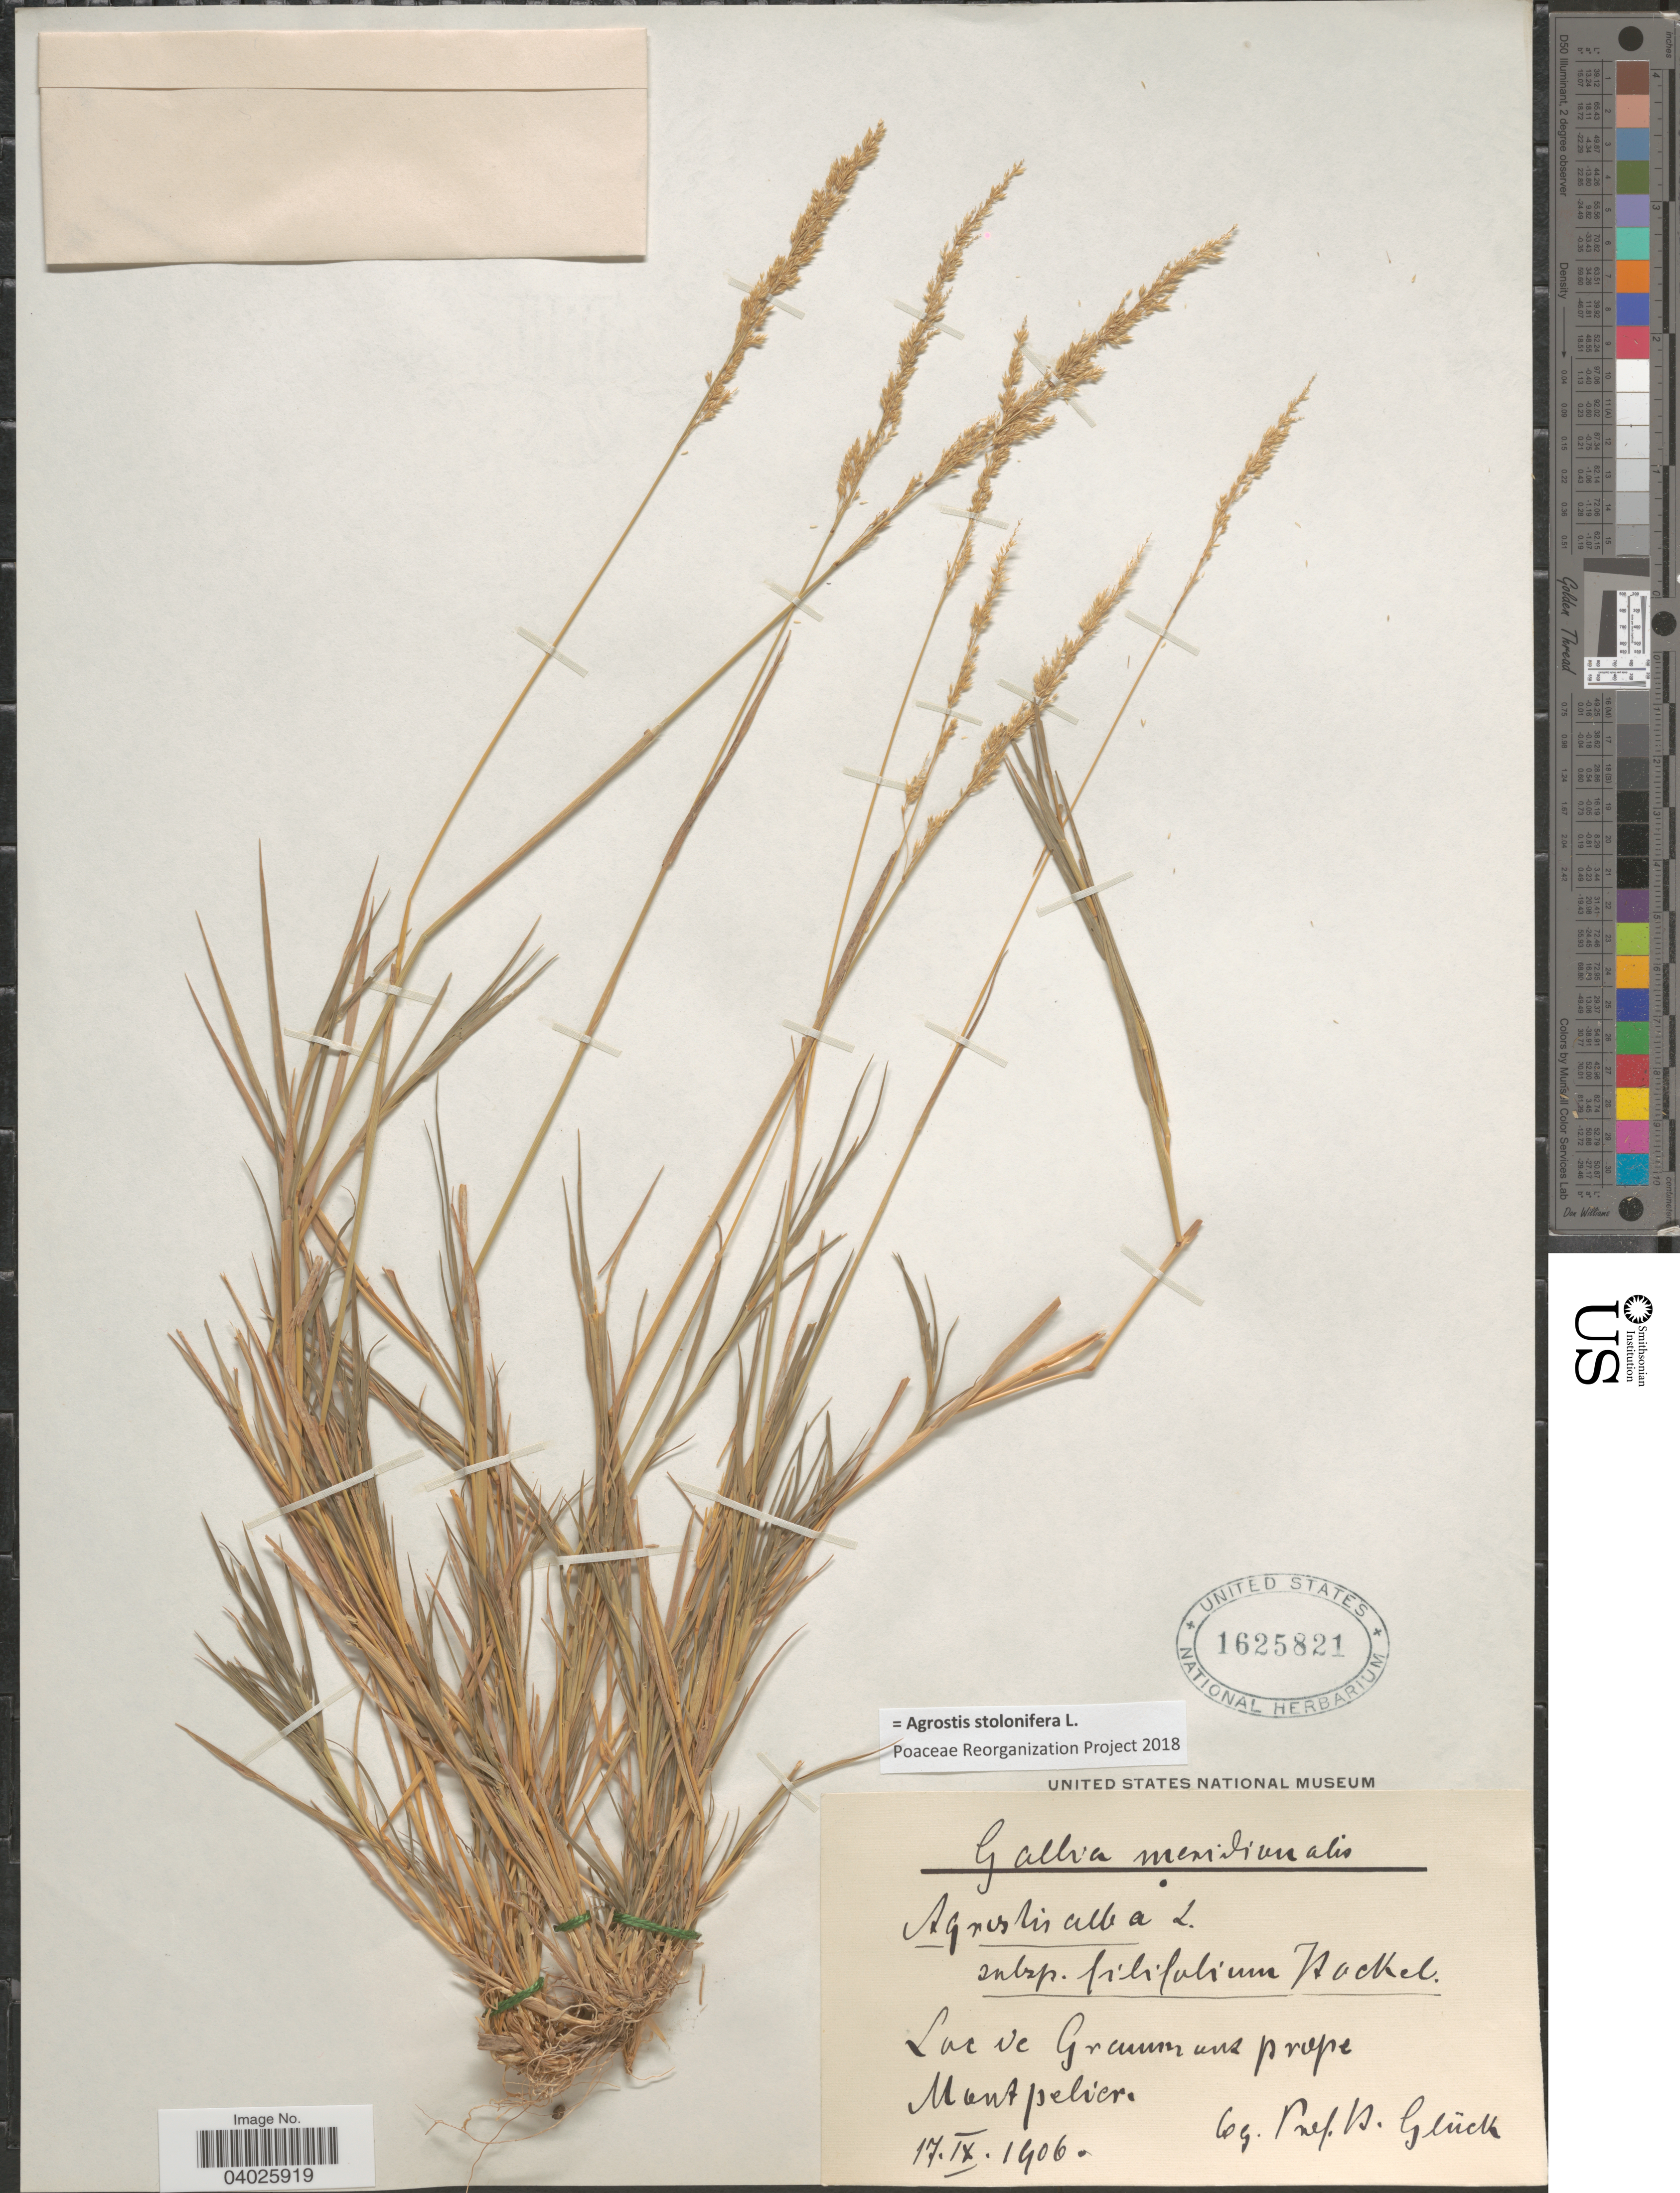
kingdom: Plantae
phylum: Tracheophyta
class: Liliopsida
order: Poales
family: Poaceae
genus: Agrostis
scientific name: Agrostis stolonifera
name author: L.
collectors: H. Glück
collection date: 1906-09-17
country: France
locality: Gallia meridionalis. Lac ve Grammuns [interpreted] prope Montpelier.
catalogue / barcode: US 1625821